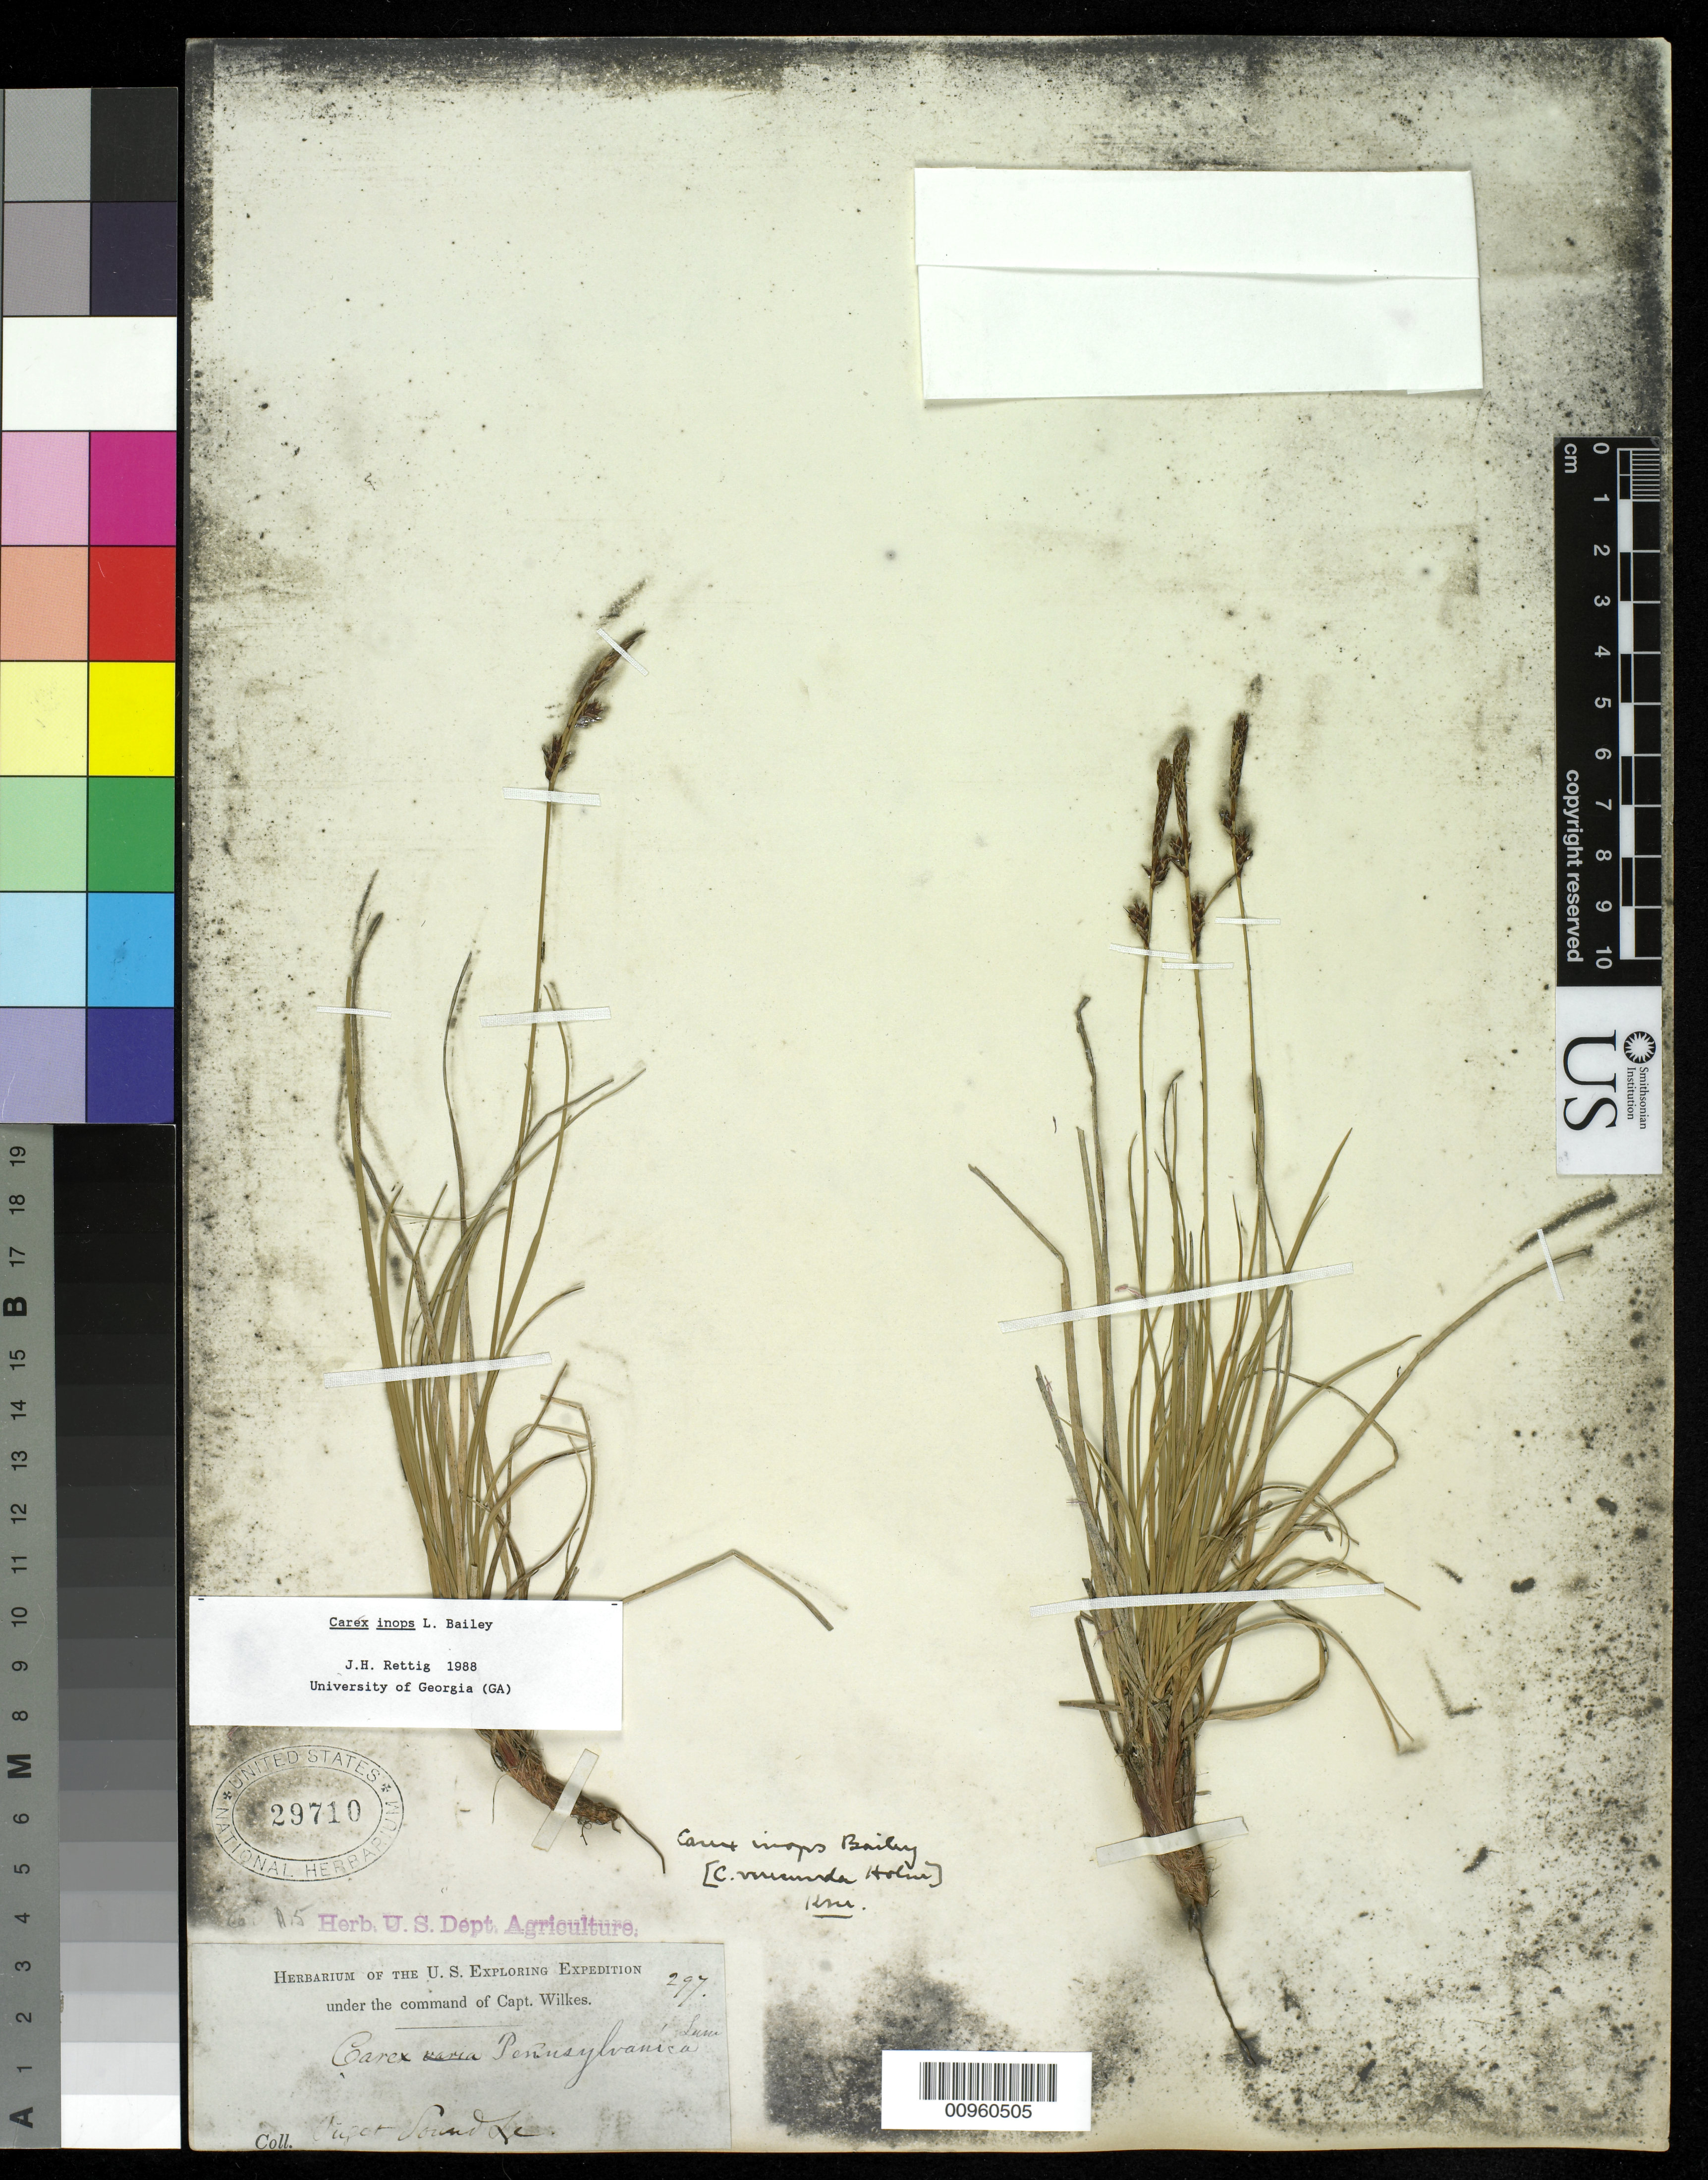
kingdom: Plantae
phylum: Tracheophyta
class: Liliopsida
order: Poales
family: Cyperaceae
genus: Carex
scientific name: Carex inops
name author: L.H. Bailey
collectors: Wilkes Explor. Exped.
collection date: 1838/1842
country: United States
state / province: Oregon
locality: Puget Sound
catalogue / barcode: US 29710